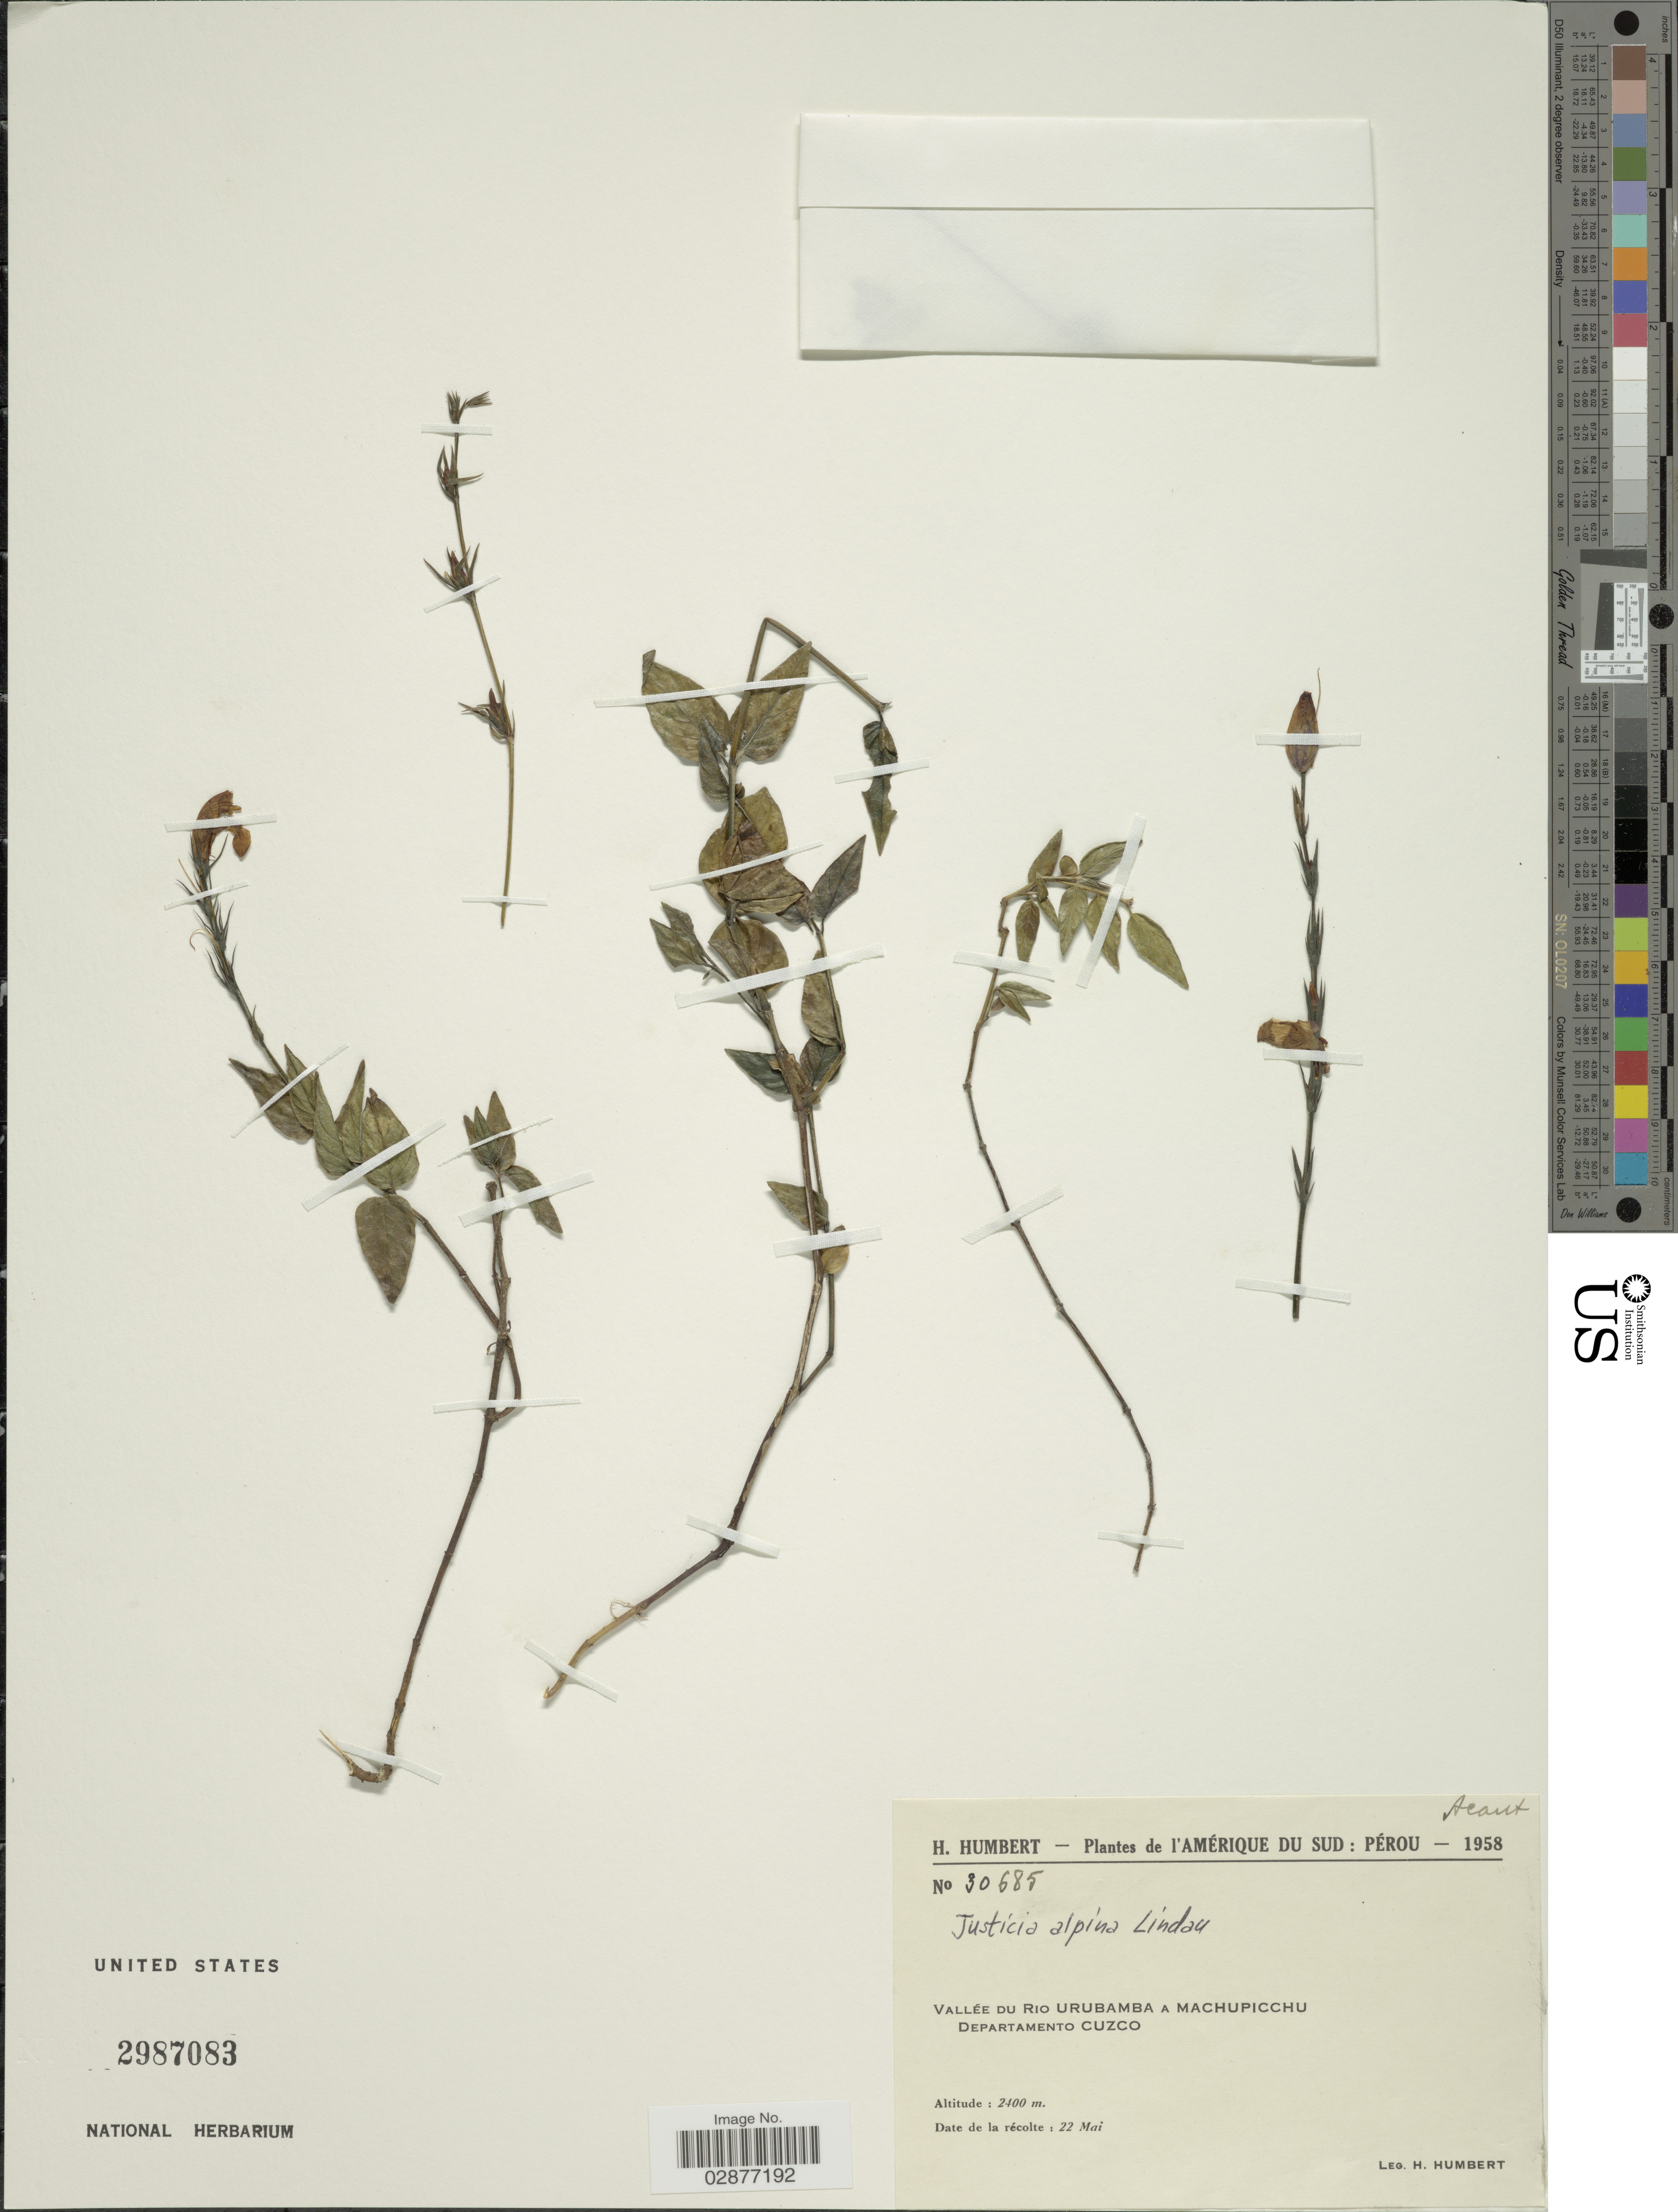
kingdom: Plantae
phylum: Tracheophyta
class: Magnoliopsida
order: Lamiales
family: Acanthaceae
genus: Justicia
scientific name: Justicia alpina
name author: Lindau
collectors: H. Humbert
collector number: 30685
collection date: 1958-05-22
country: Peru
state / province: Cusco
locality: Vallée du Rio Urubamba a Machipicchu. Departamento Cuzco.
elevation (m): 2400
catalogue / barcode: US 2987083